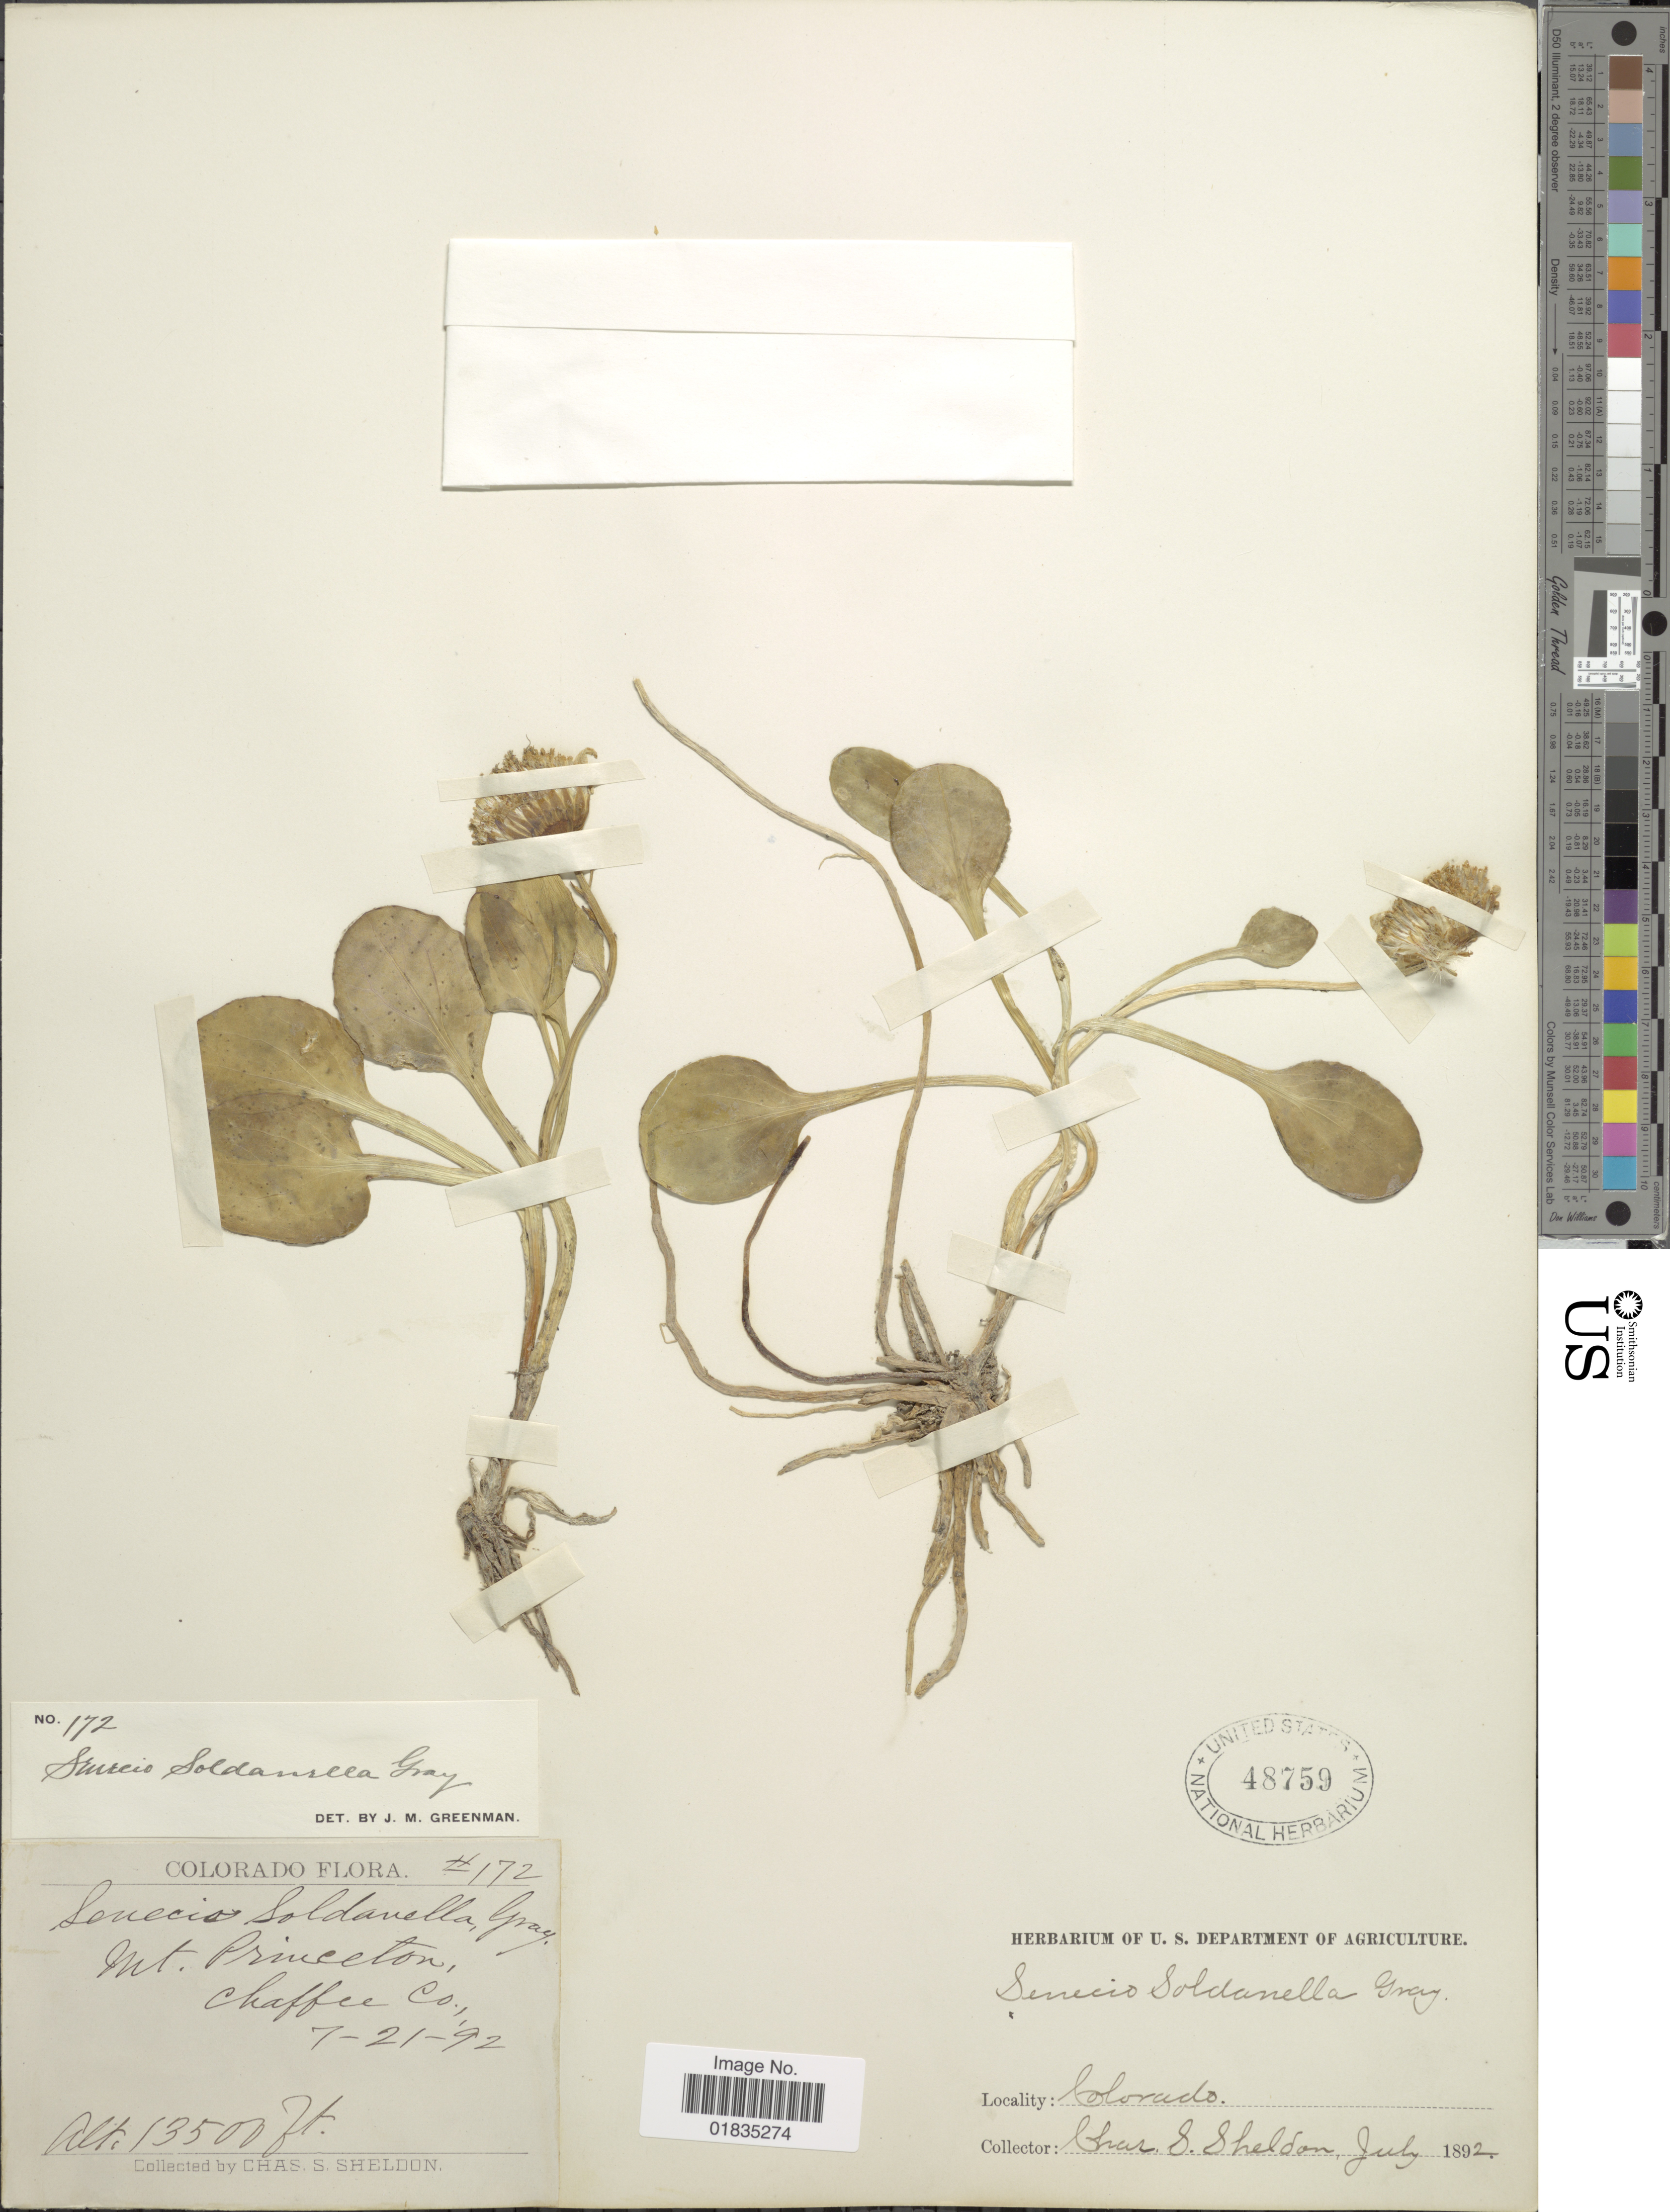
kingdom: Plantae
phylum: Tracheophyta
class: Magnoliopsida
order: Asterales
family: Asteraceae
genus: Senecio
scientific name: Senecio soldanella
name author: A. Gray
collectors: C. S. Sheldon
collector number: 172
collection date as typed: Transcribed d/m/y: 21/7/92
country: United States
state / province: Colorado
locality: Mt. Princeton, Chaffee Co.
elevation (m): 4115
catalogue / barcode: US 48759